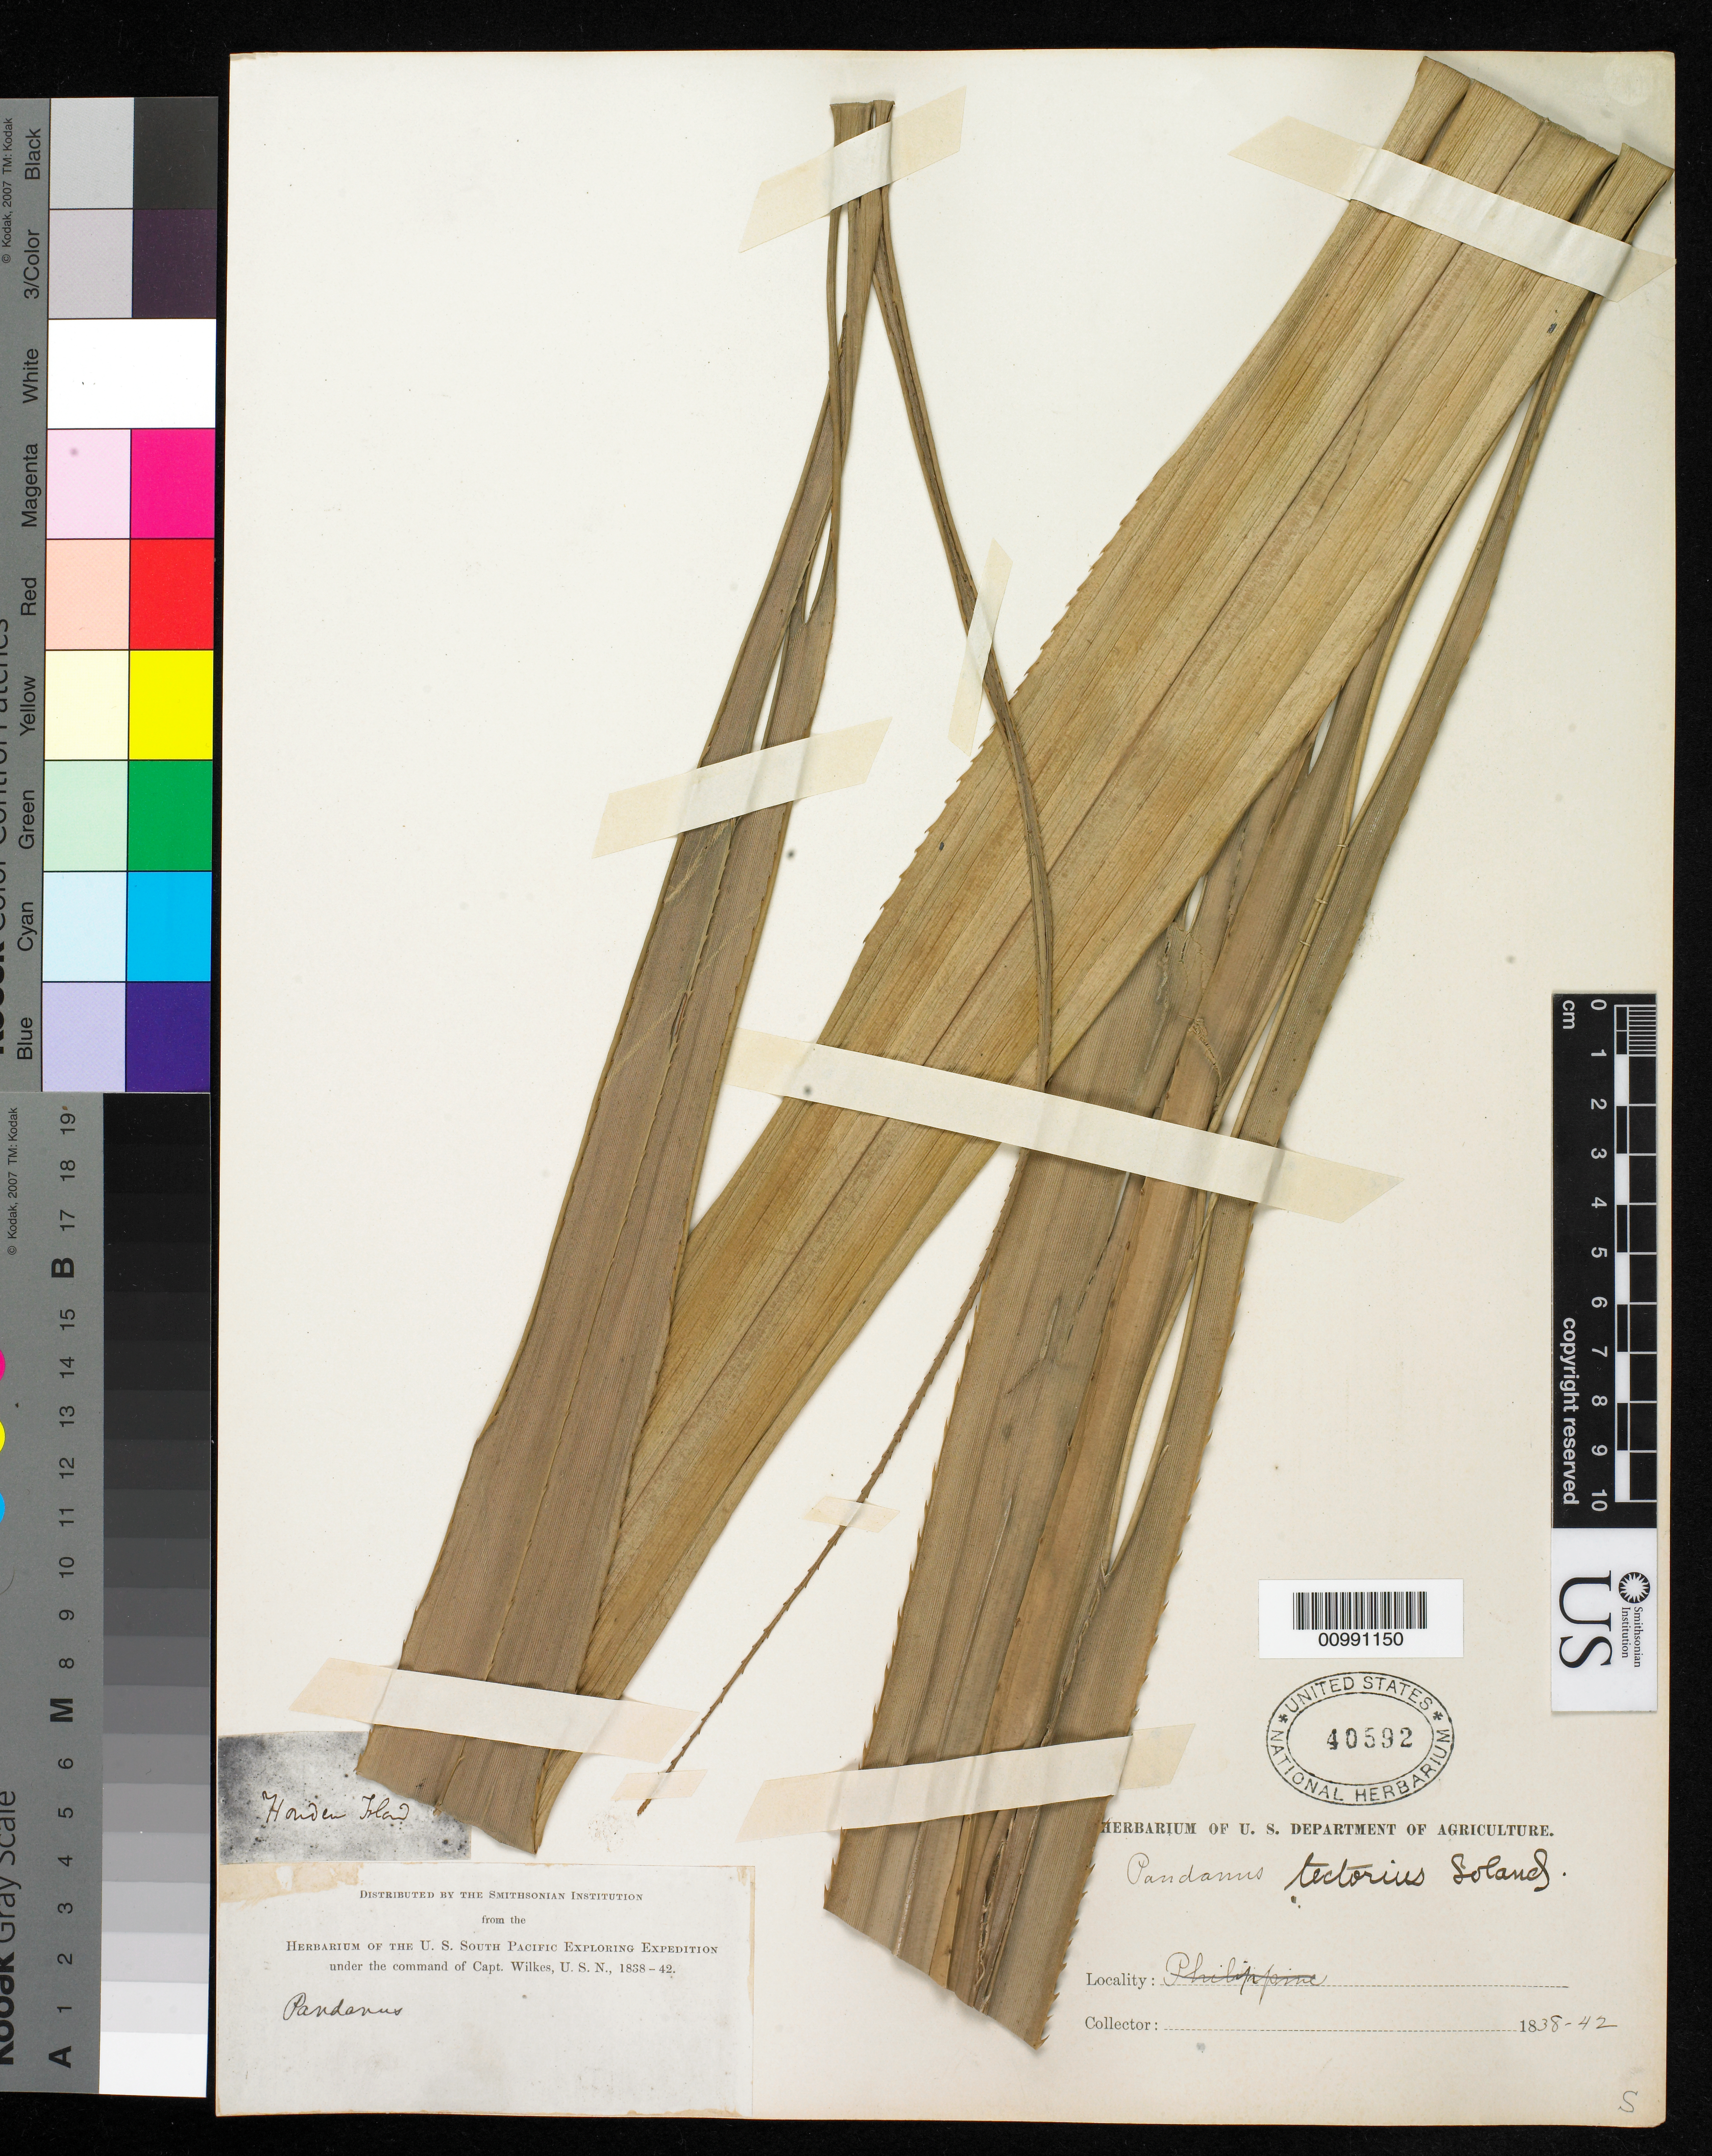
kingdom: Plantae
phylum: Tracheophyta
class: Liliopsida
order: Pandanales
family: Pandanaceae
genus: Pandanus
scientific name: Pandanus tectorius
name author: Parkinson ex DuRoi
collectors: Wilkes Explor. Exped.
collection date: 1838/1842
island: Honda Island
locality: Honda Island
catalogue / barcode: US 40592